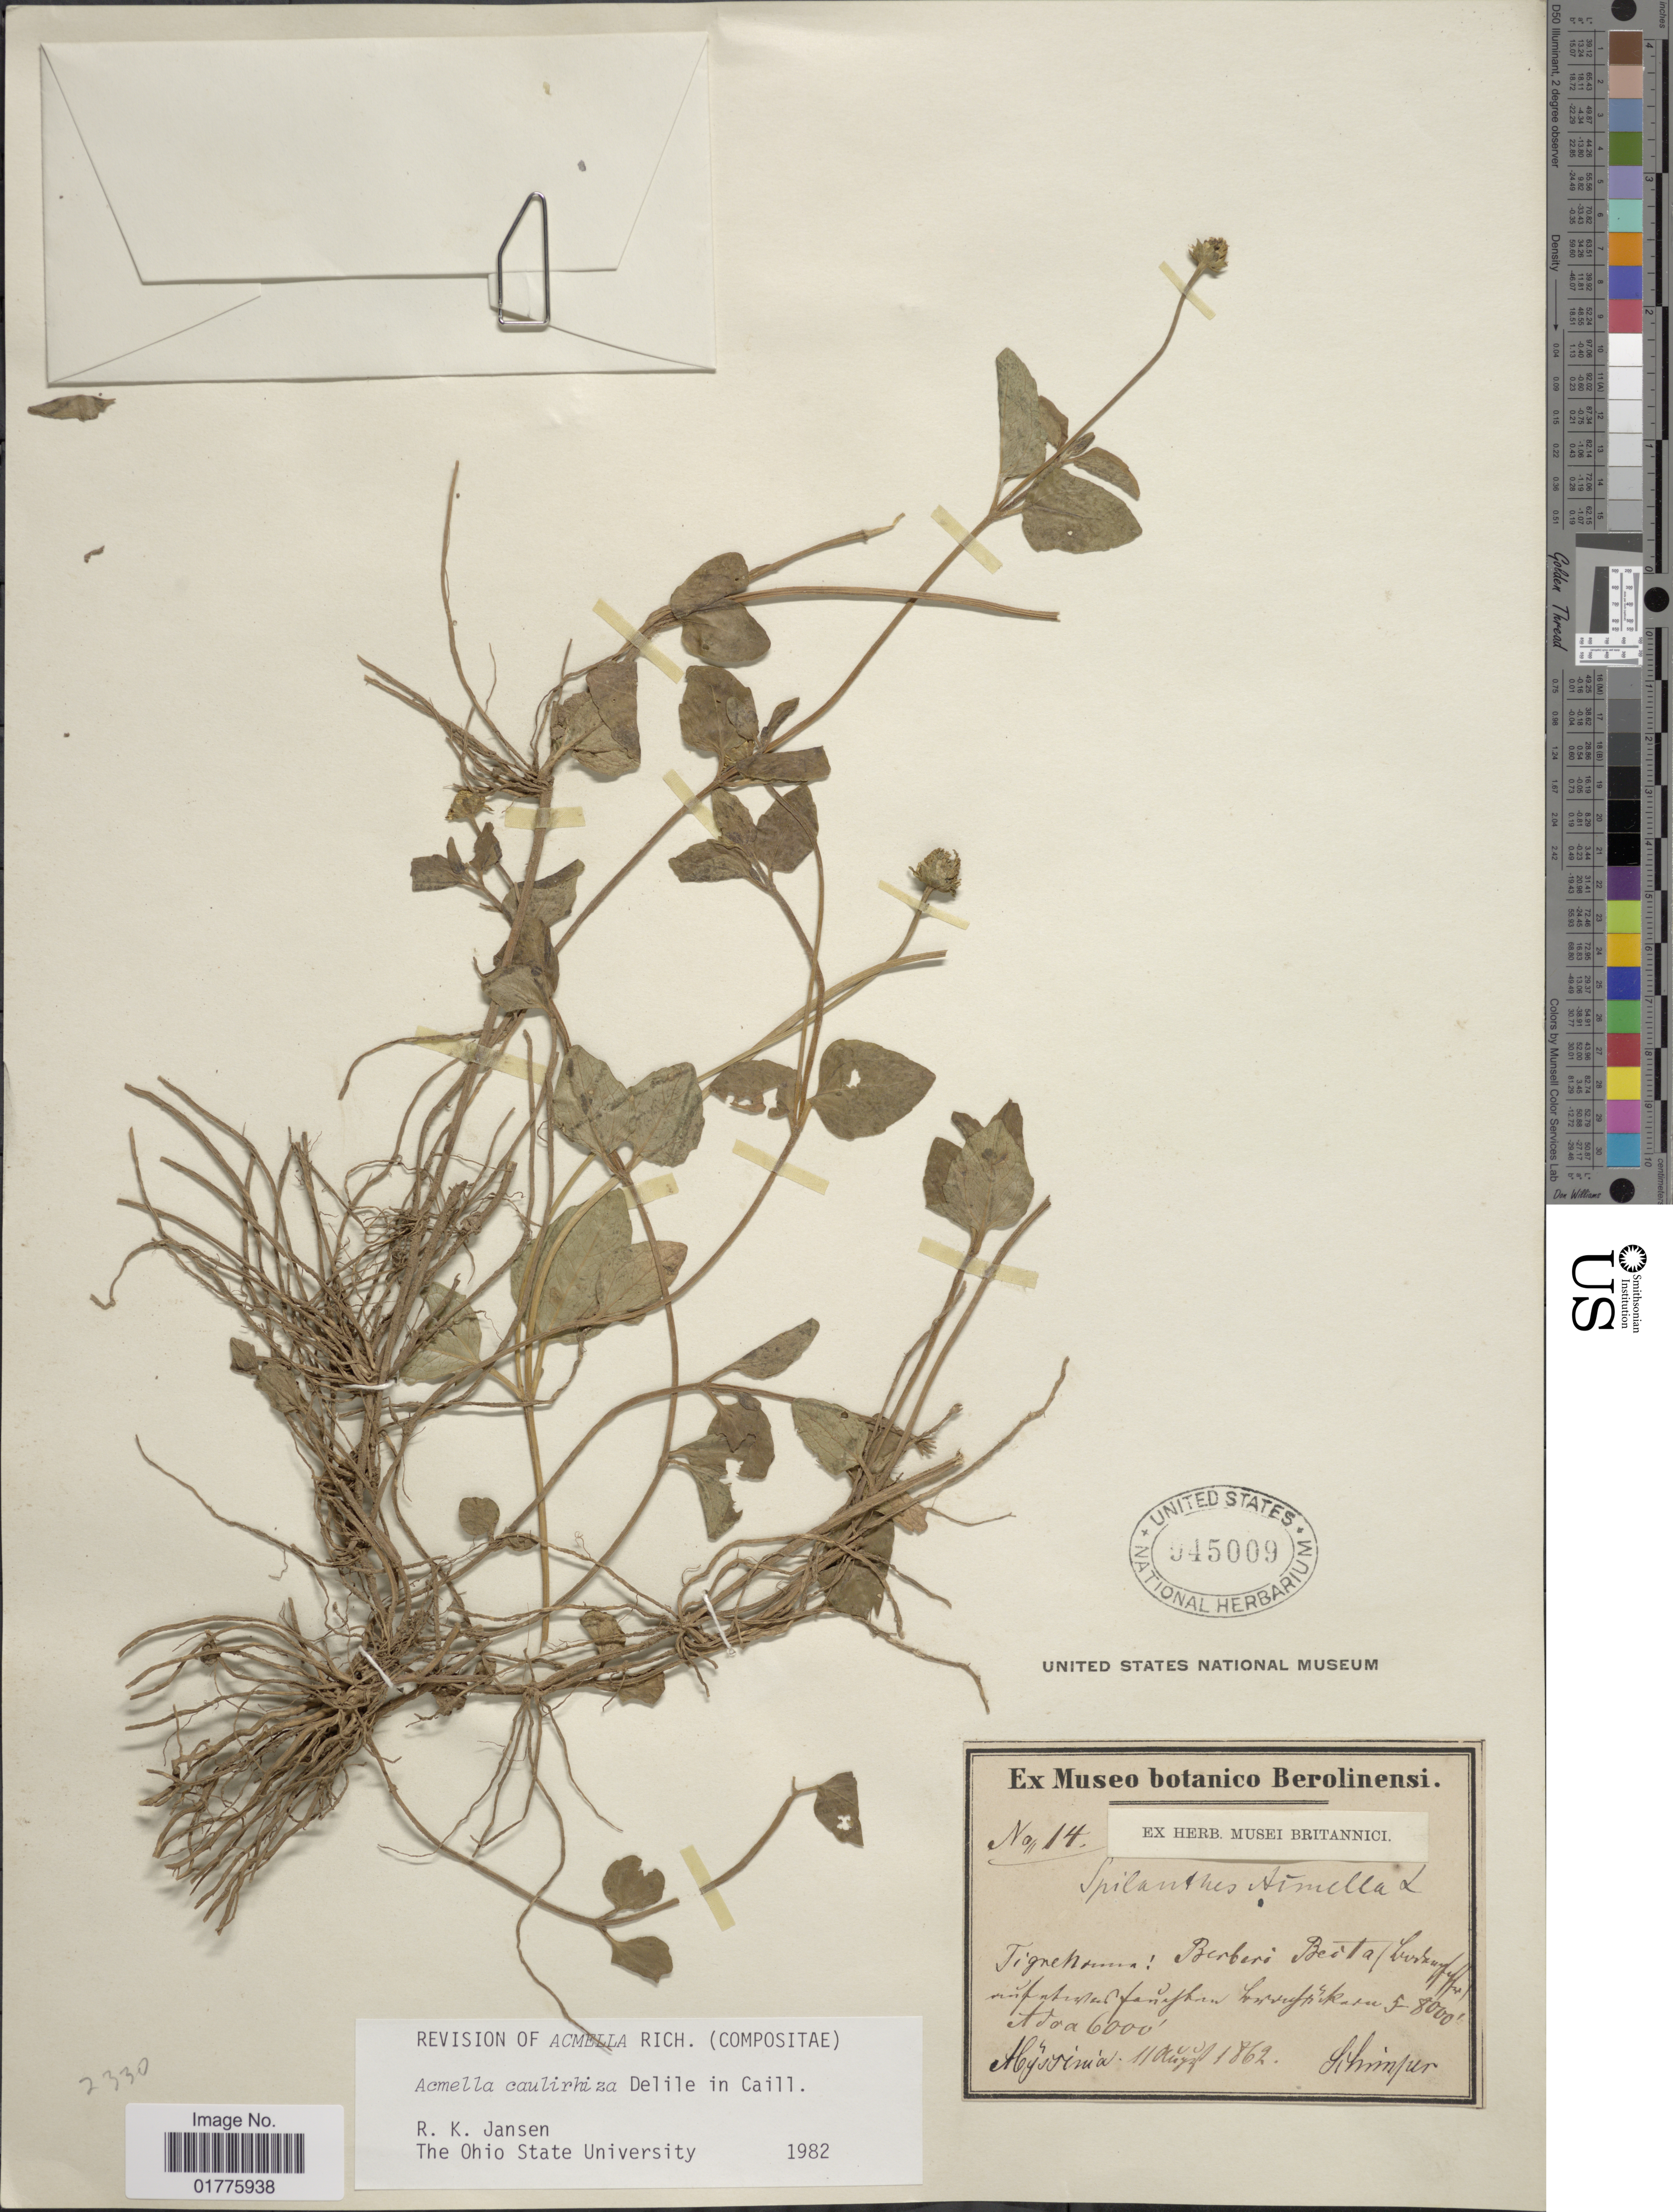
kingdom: Plantae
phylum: Tracheophyta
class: Magnoliopsida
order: Asterales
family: Asteraceae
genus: Acmella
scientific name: Acmella caulirhiza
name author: Delile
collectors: -. Schimper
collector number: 14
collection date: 1862-08-11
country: Eritrea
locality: Tignenouma: Berberi Beita Bursay. [interpreted] Adoa.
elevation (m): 1829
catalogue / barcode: US 9945009